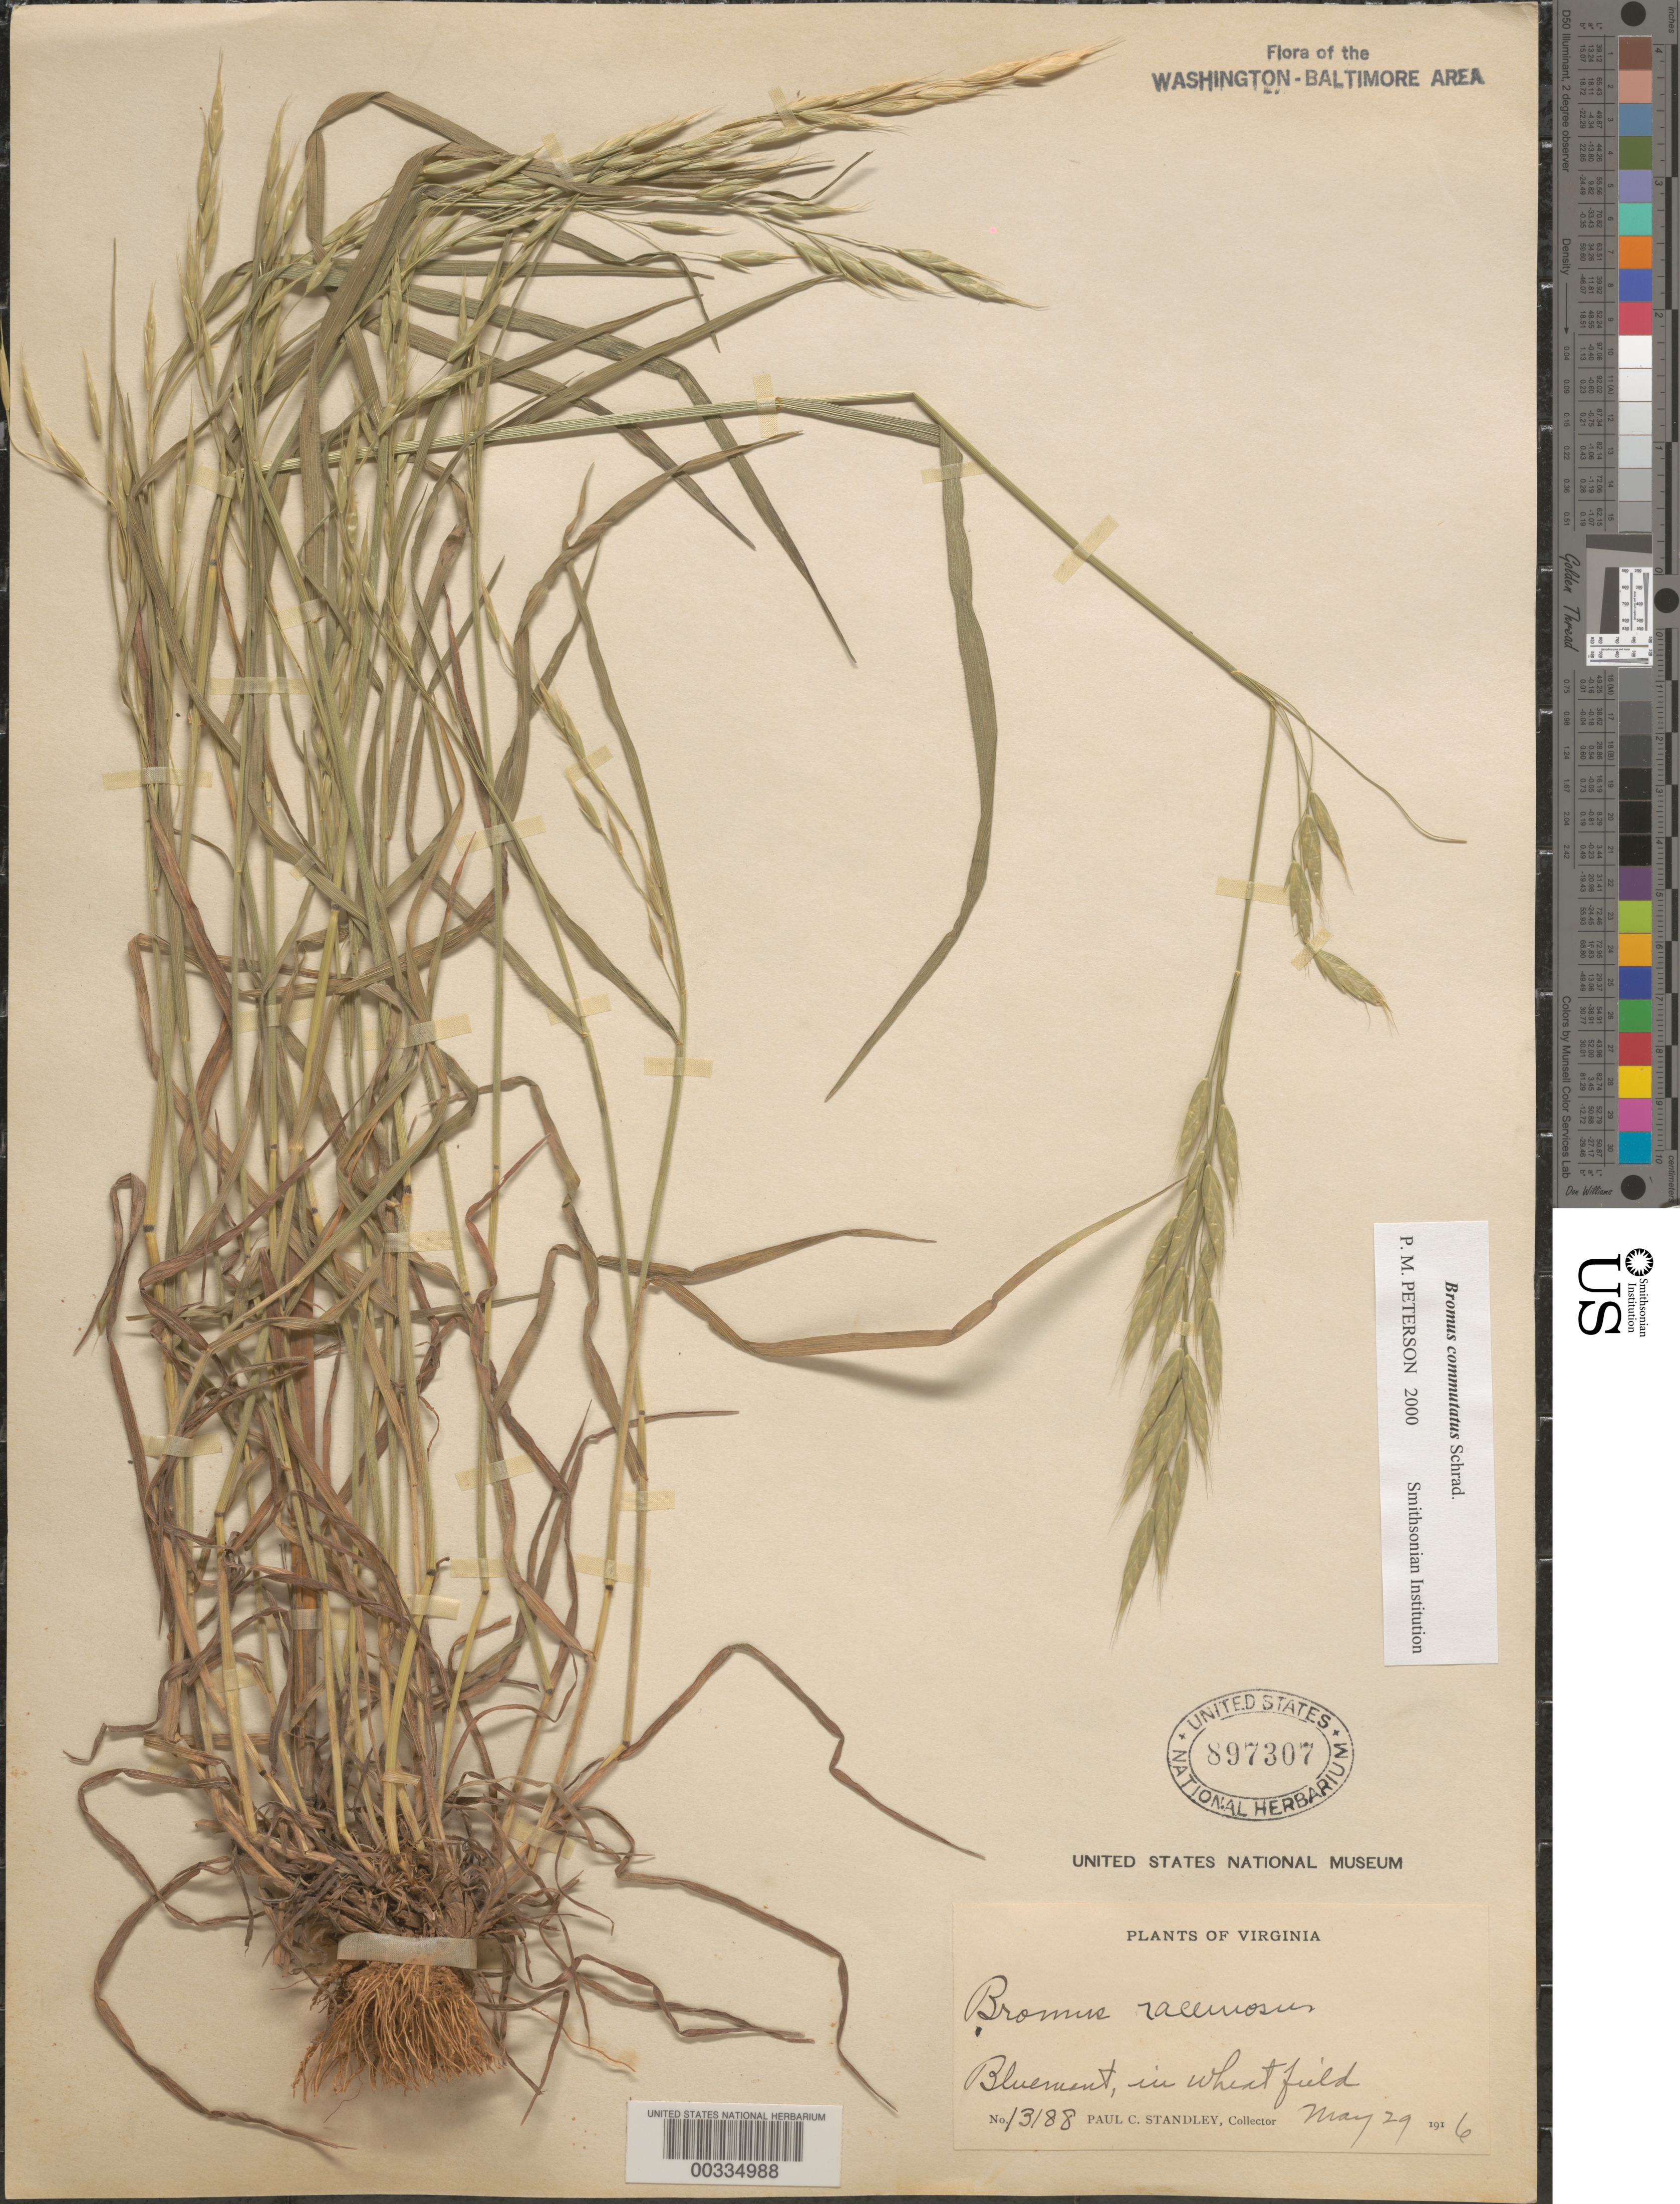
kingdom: Plantae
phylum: Tracheophyta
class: Liliopsida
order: Poales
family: Poaceae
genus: Bromus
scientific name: Bromus commutatus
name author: Schrad.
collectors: P. C. Standley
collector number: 13188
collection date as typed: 29 May 1916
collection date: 1916-05-29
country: United States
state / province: Virginia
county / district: Loudoun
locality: Bluemont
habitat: Wheat field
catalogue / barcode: US 897307